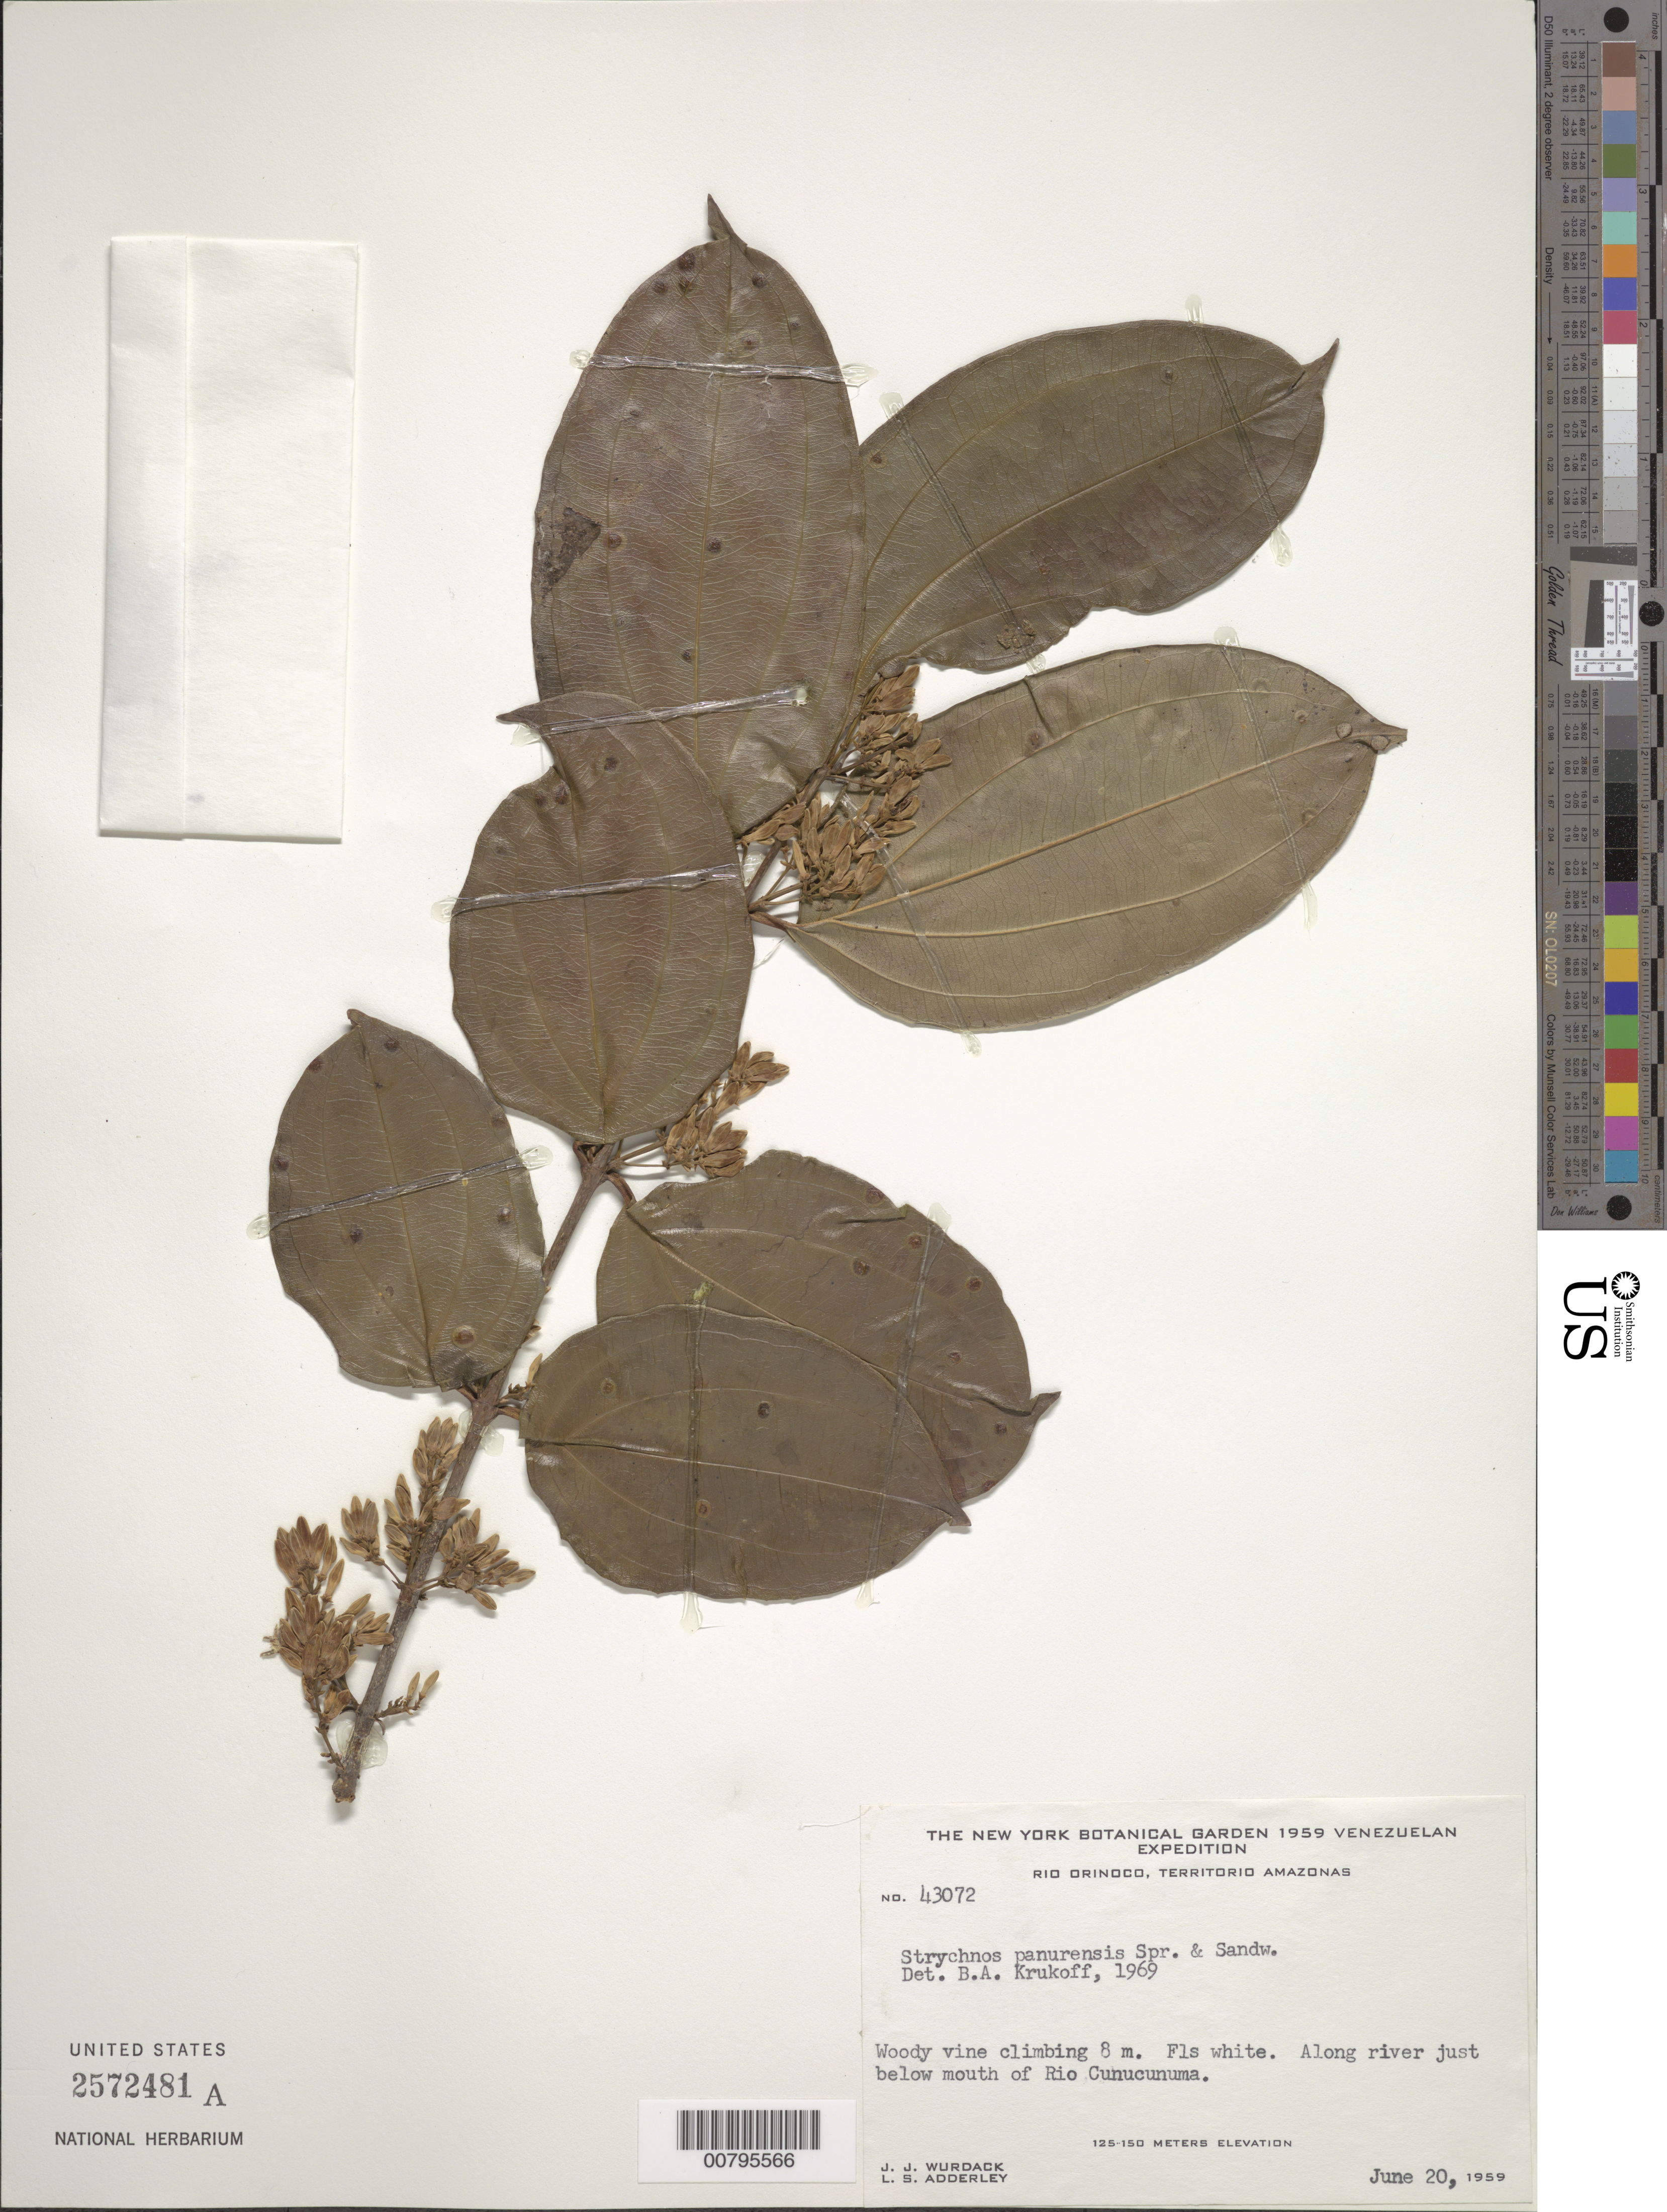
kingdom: Plantae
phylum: Tracheophyta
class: Magnoliopsida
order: Gentianales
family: Loganiaceae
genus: Strychnos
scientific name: Strychnos panurensis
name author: Sprague & Sandwith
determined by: Krukoff, B. A.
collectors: J. J. Wurdack & L. S. Adderley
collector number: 43072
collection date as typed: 20-Jun-59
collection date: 1959-06-20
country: Venezuela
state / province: Amazonas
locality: Río Orinoco, below mouth of Río Cunucunuma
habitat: Along river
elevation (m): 125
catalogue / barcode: US 2572481A